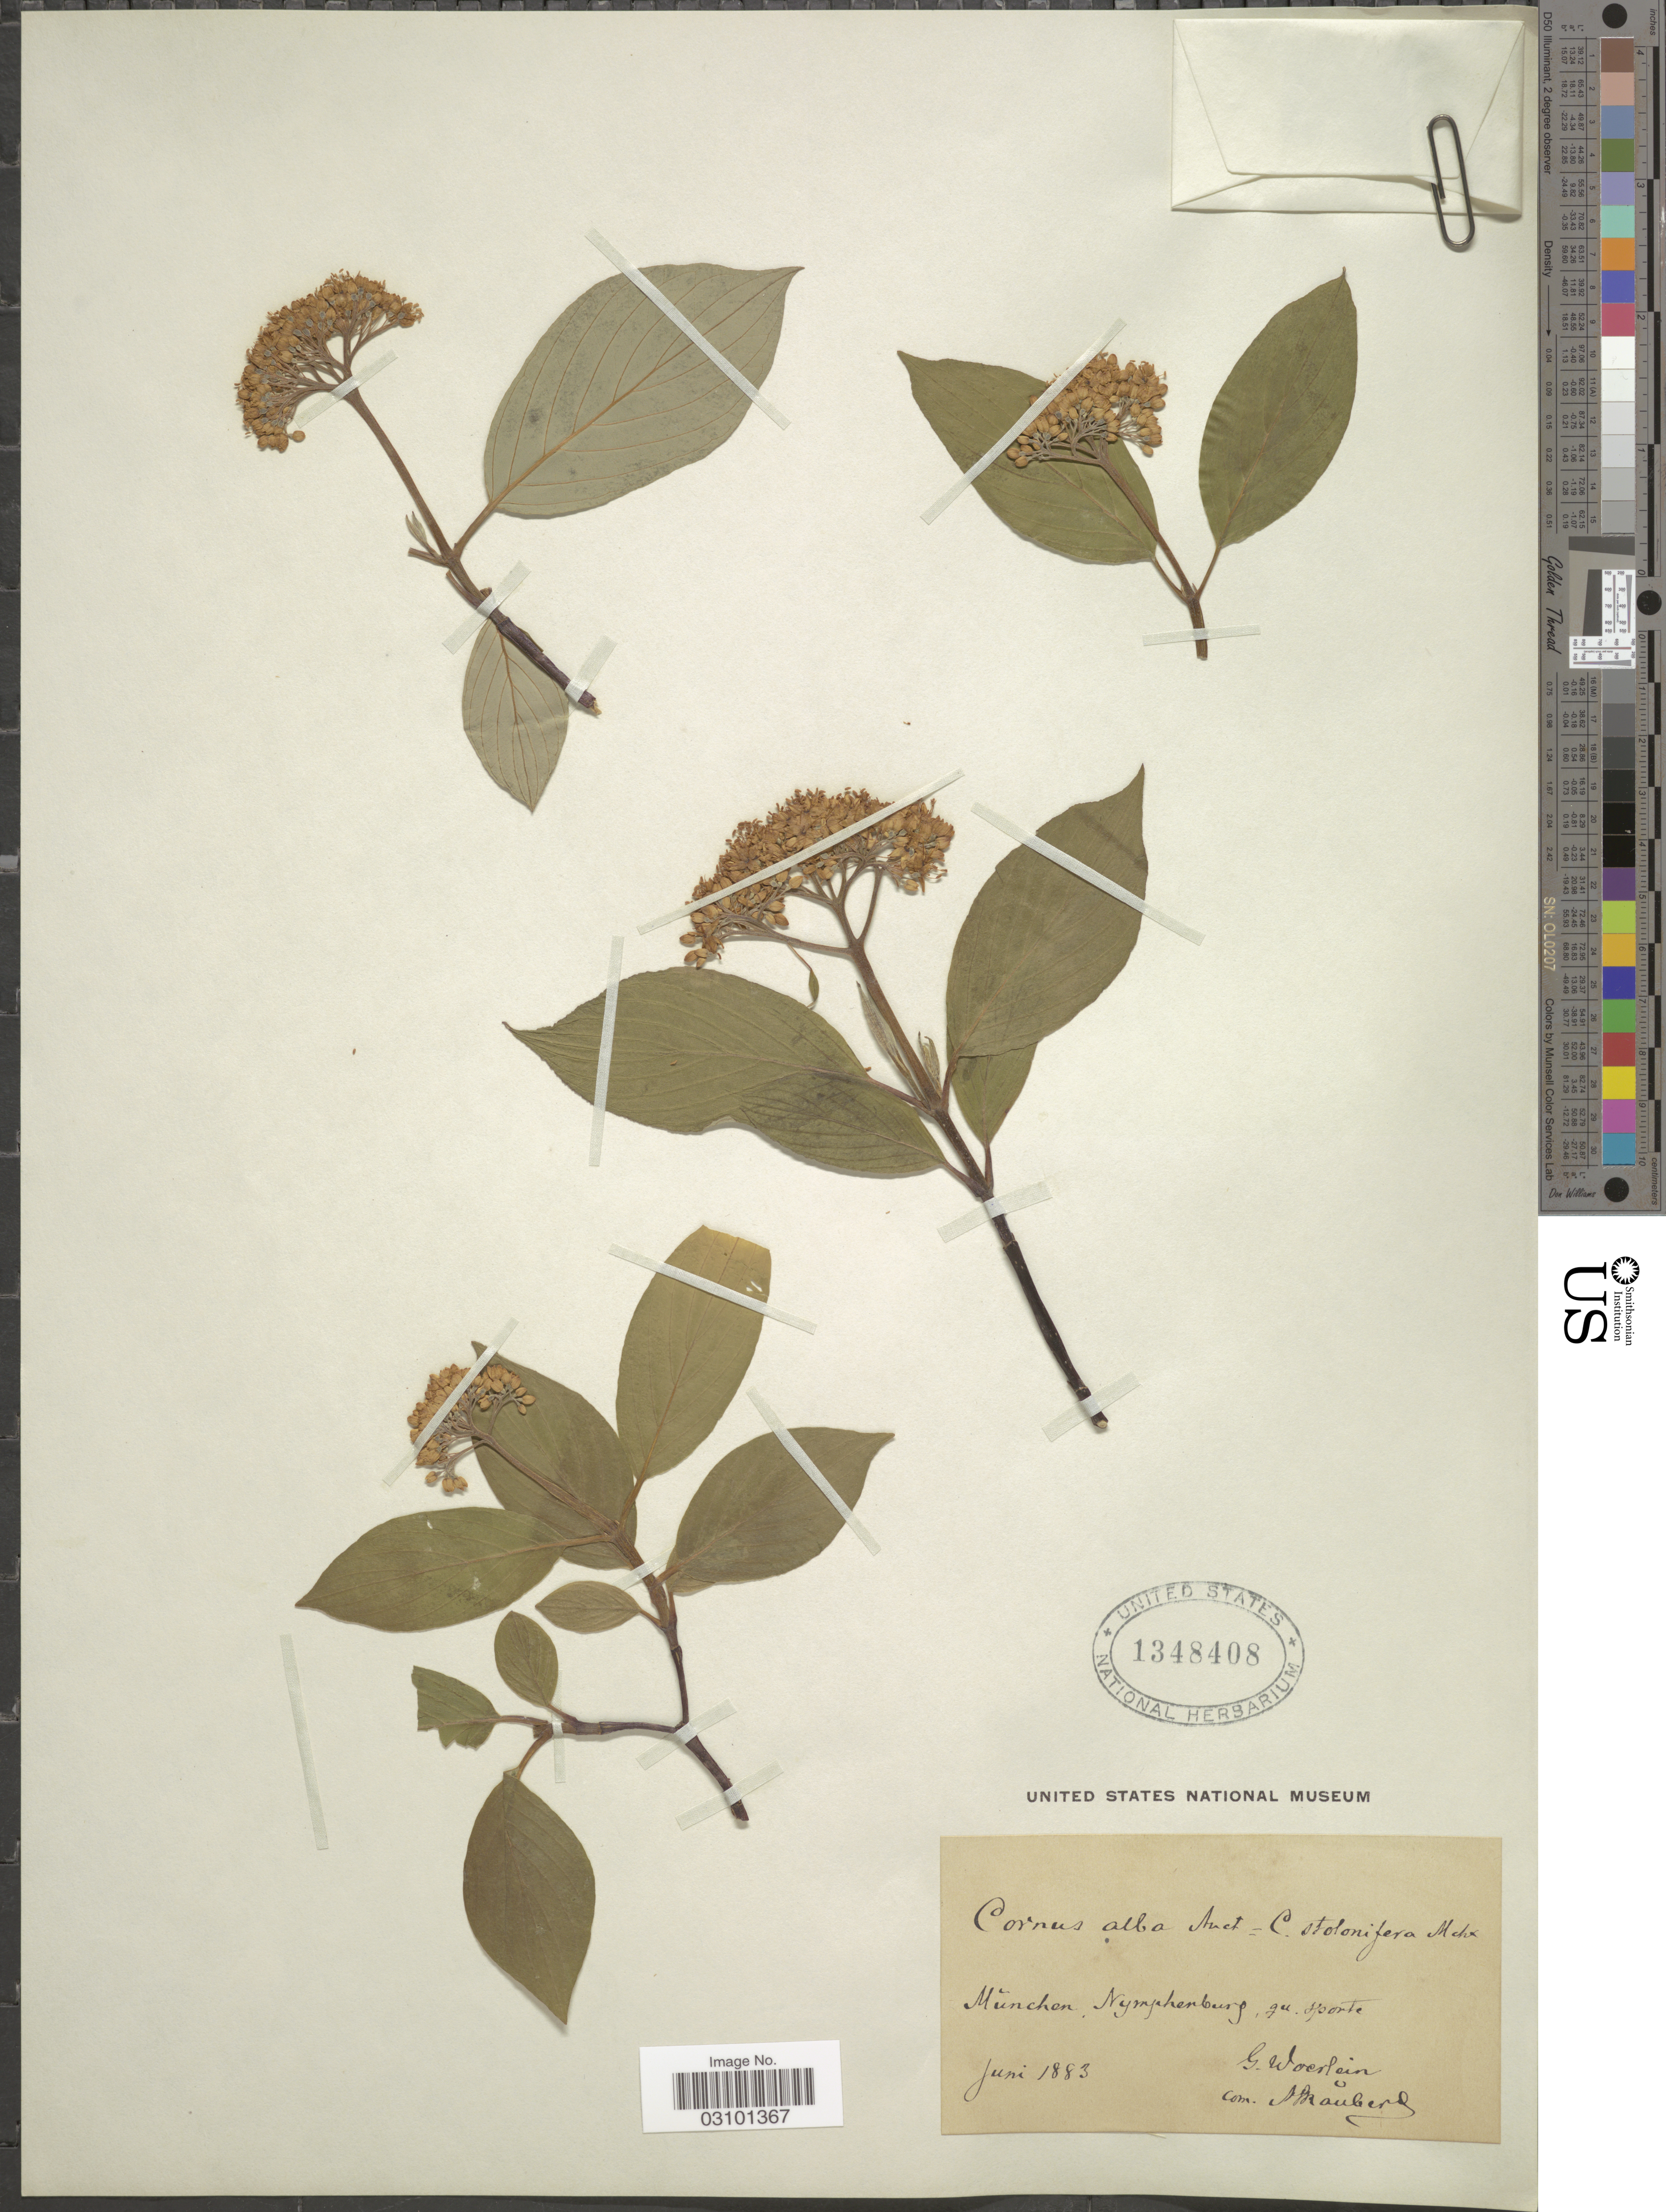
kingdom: Plantae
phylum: Tracheophyta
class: Magnoliopsida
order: Cornales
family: Cornaceae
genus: Cornus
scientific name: Cornus alba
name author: L.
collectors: G. Woerlein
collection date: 1883-06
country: Germany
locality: München, Nympherburg.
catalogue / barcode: US 1348408